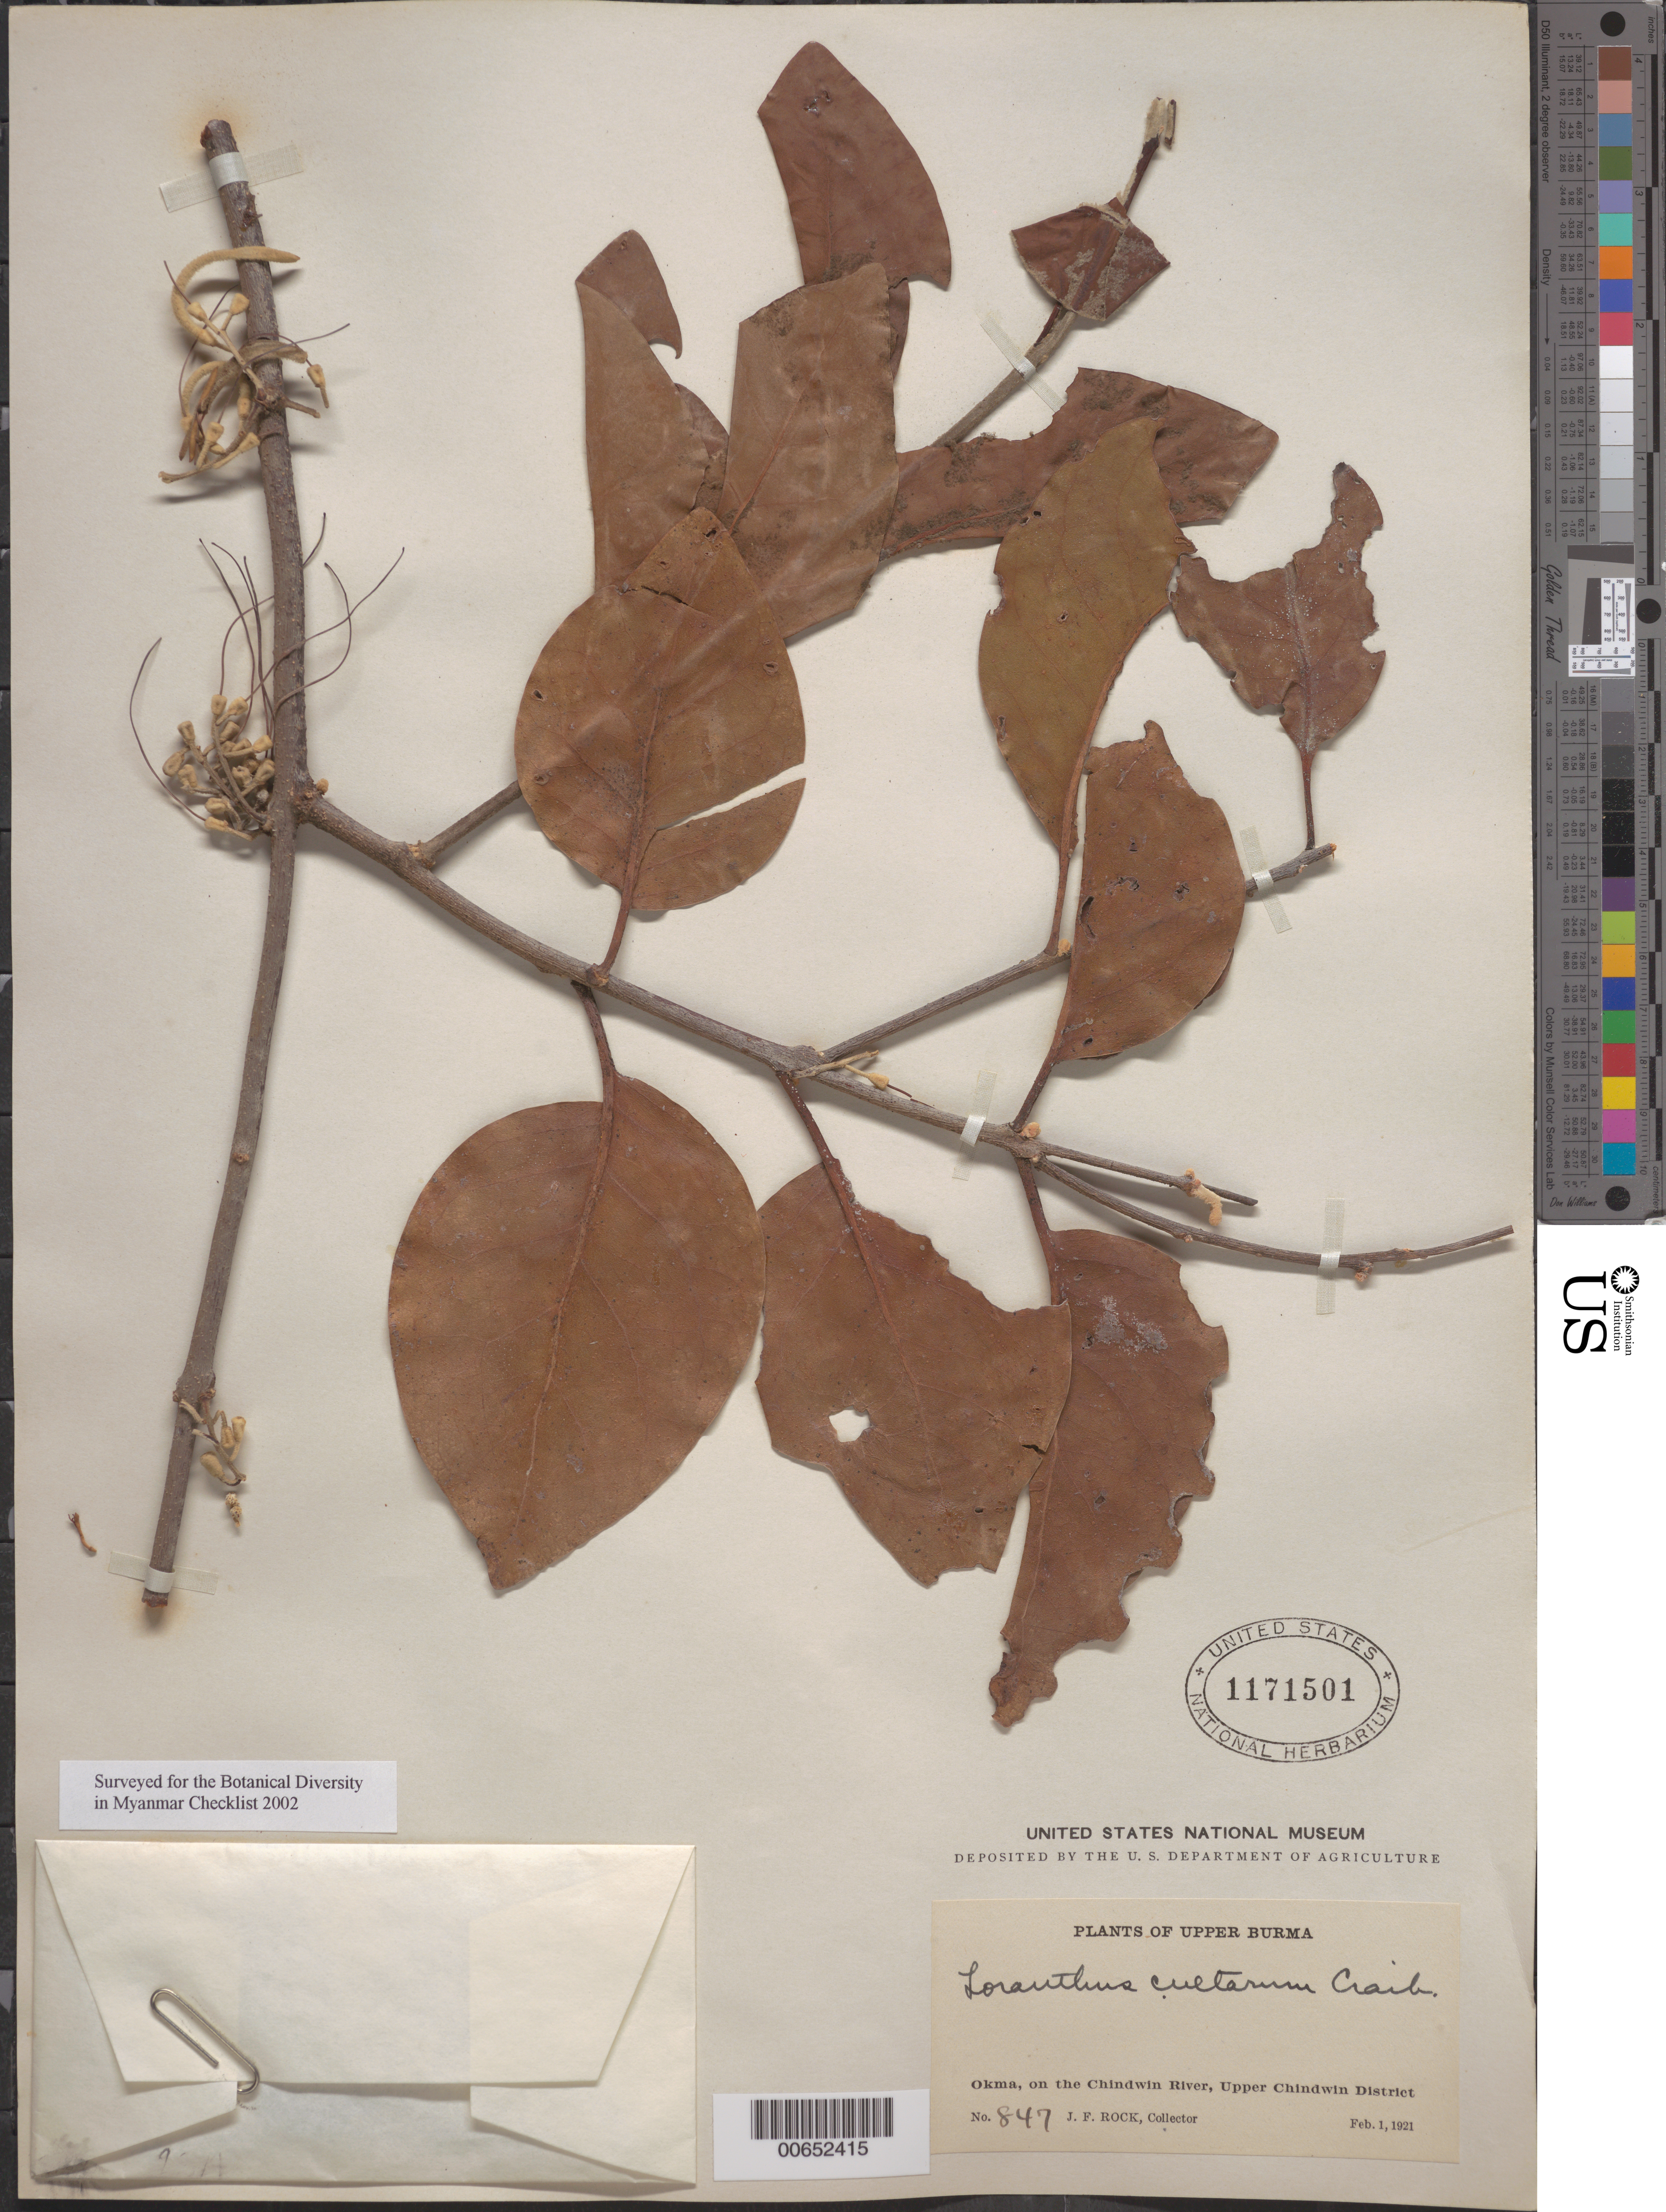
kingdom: Plantae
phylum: Tracheophyta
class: Magnoliopsida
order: Santalales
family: Loranthaceae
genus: Loranthus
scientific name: Loranthus cultarum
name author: Craib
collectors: J. F. Rock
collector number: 847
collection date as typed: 01 Feb 1921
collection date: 1921-02-01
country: Myanmar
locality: Upper Burma, Okma, on the Chindwin River.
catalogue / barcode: US 1171501